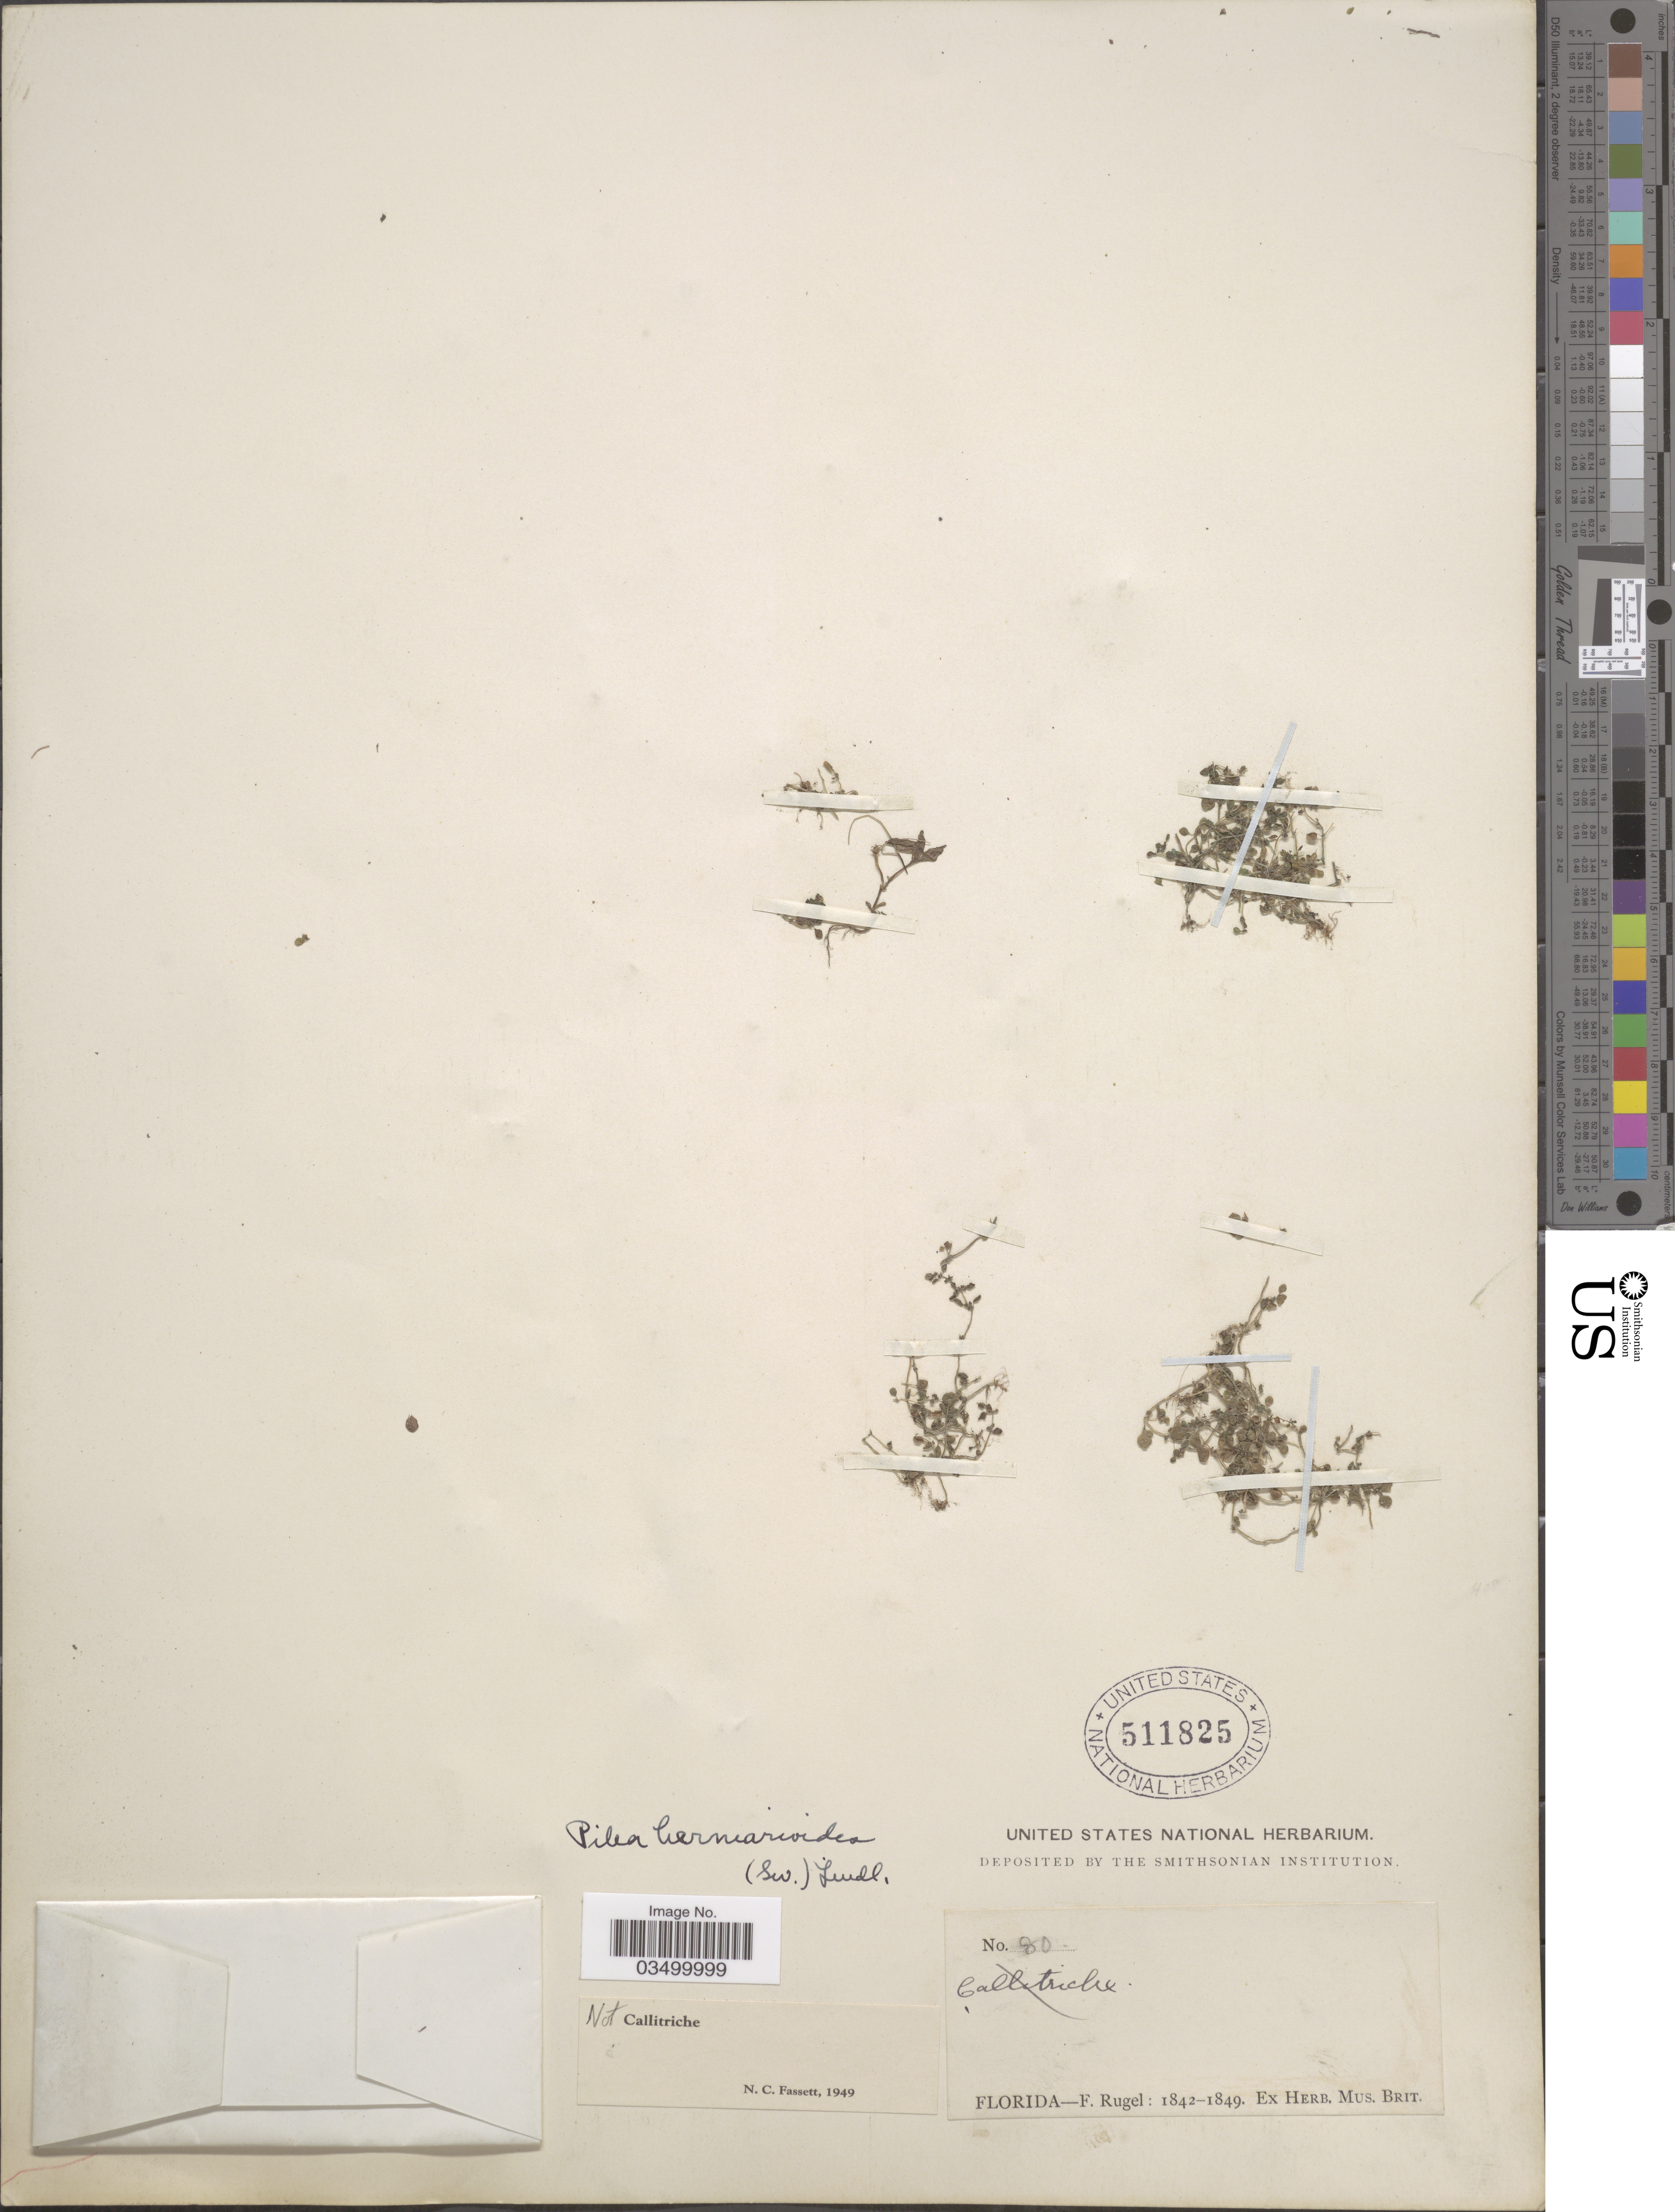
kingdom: Plantae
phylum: Tracheophyta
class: Magnoliopsida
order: Rosales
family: Urticaceae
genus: Pilea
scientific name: Pilea herniarioides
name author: (Sw.) Lindl.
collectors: F. Rugel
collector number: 80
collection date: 1842/1849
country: United States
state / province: Florida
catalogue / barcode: US 511825